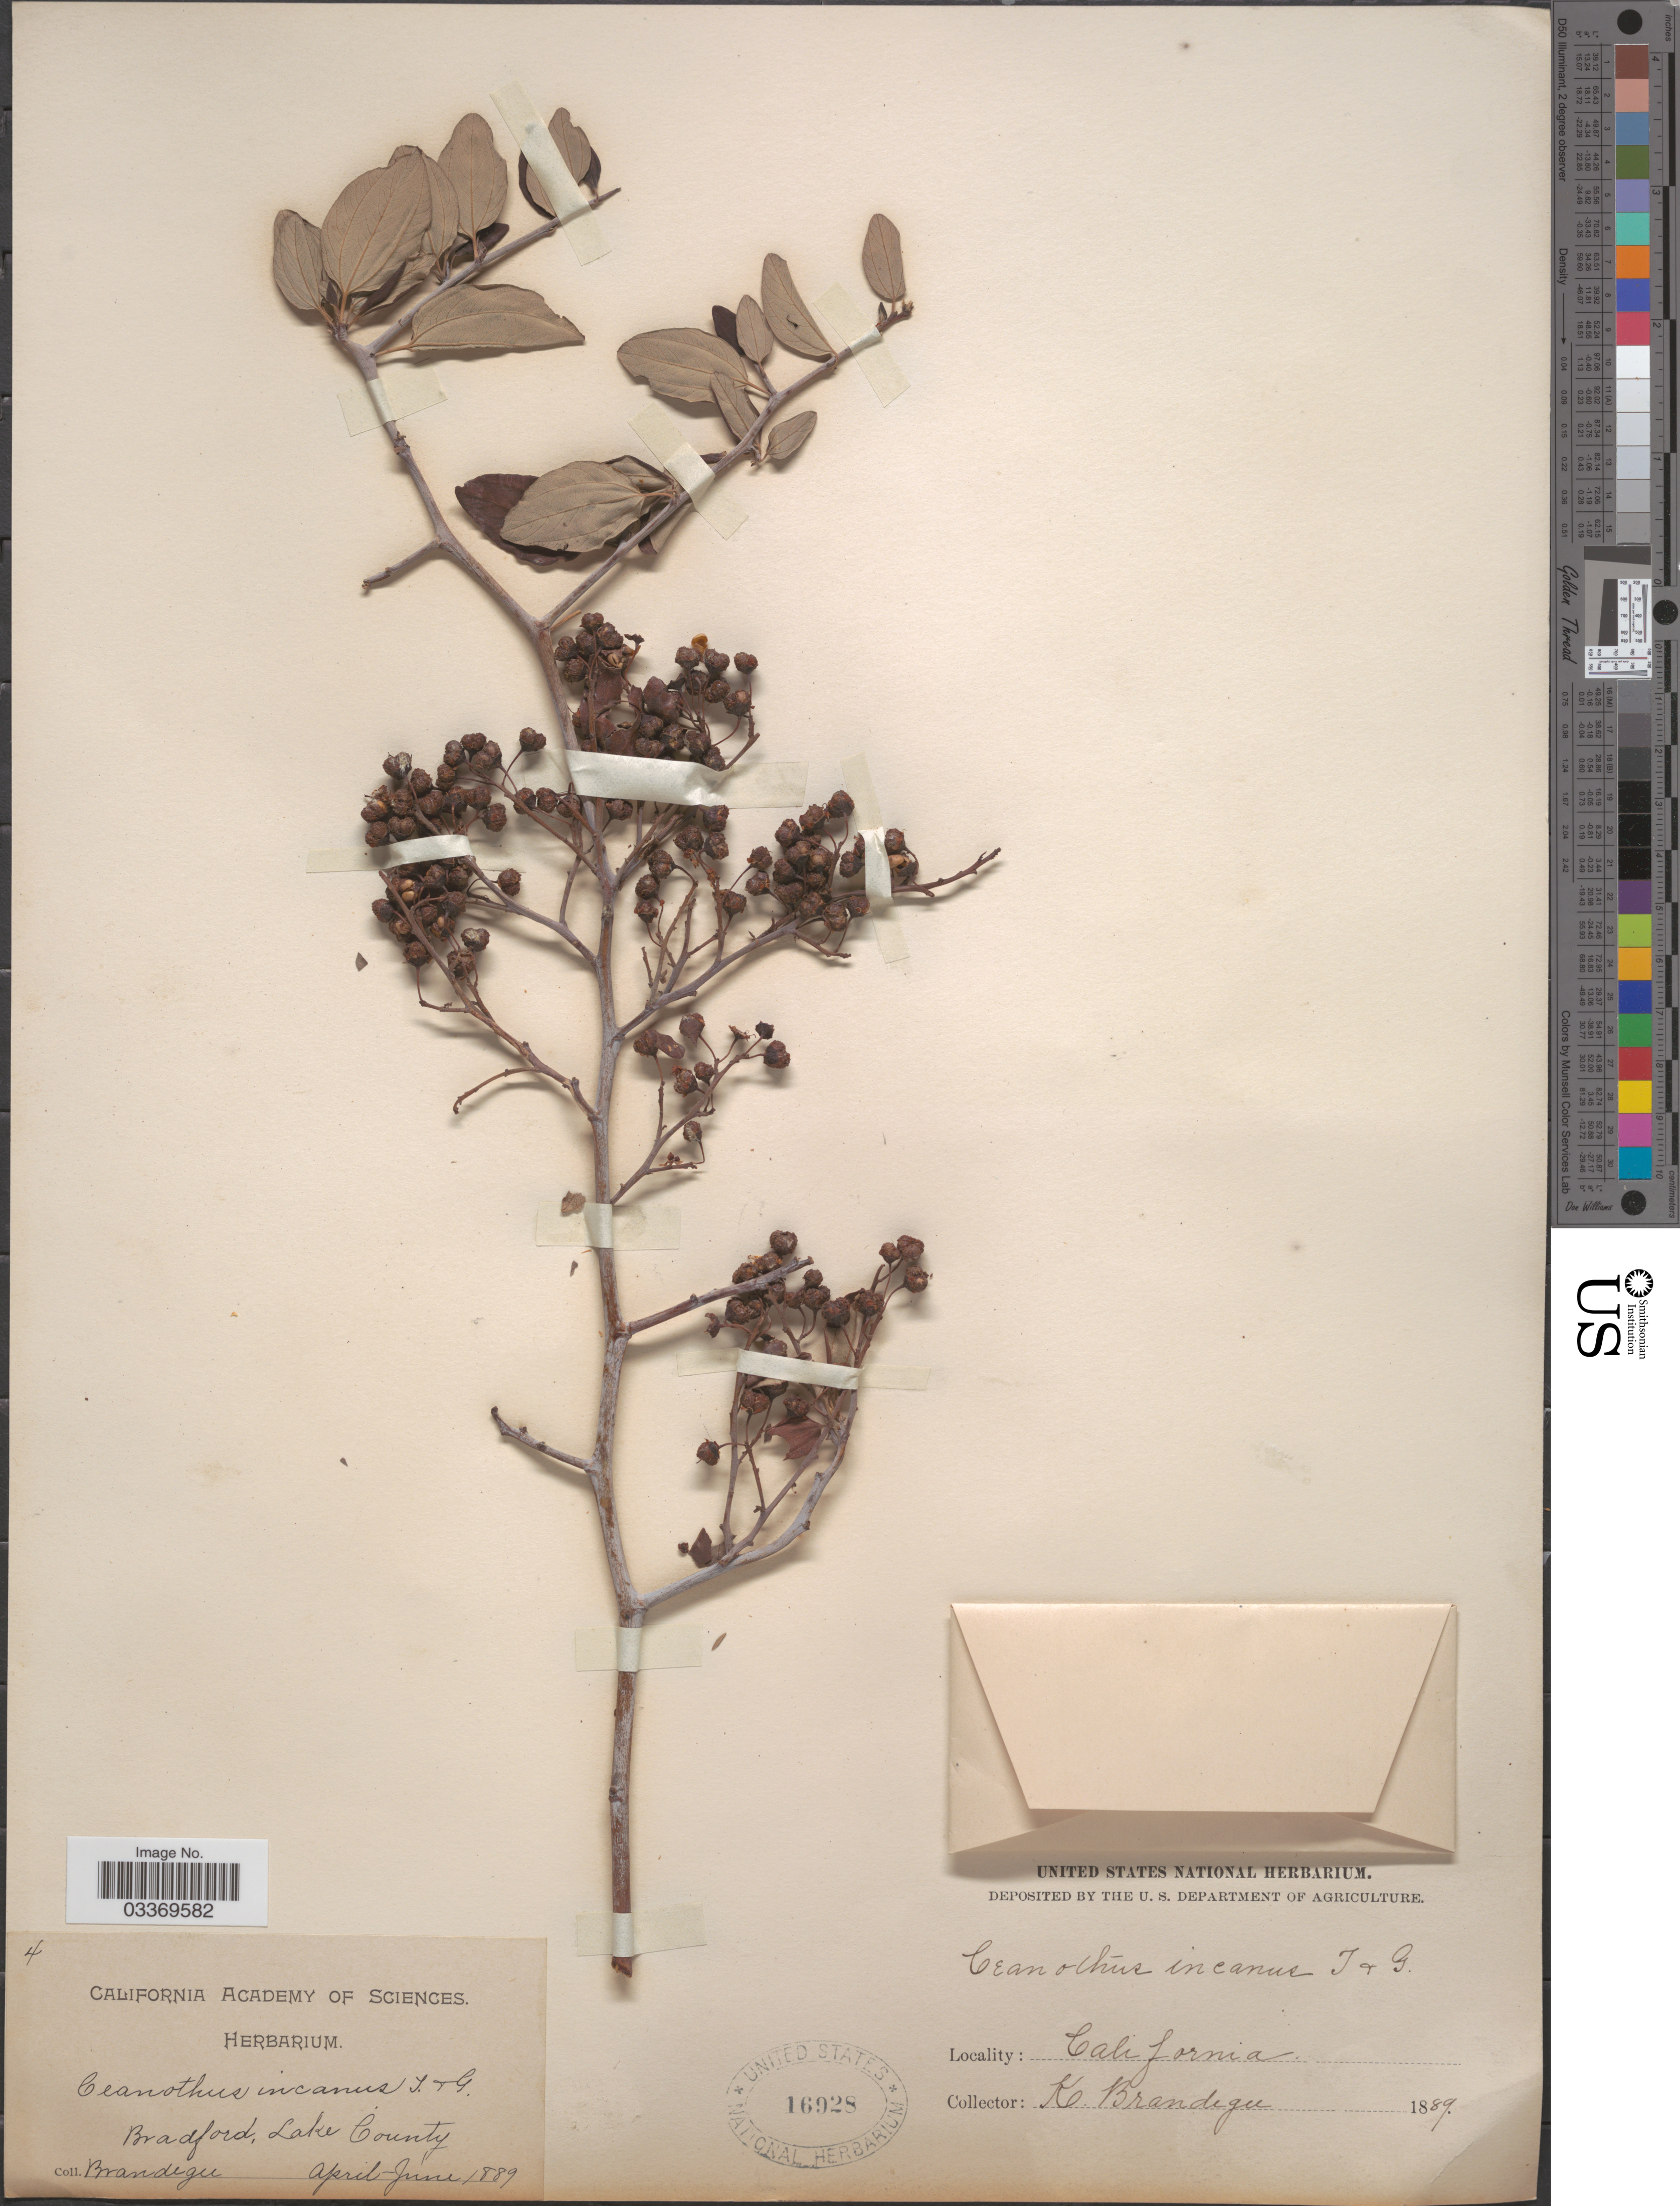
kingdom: Plantae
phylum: Tracheophyta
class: Magnoliopsida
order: Rosales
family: Rhamnaceae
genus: Ceanothus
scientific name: Ceanothus incanus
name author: Torr. & A. Gray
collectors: K. Brandegee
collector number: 4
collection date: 1889-04/1889-06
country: United States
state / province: California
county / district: Lake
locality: Bradford, Lake County.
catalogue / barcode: US 16928